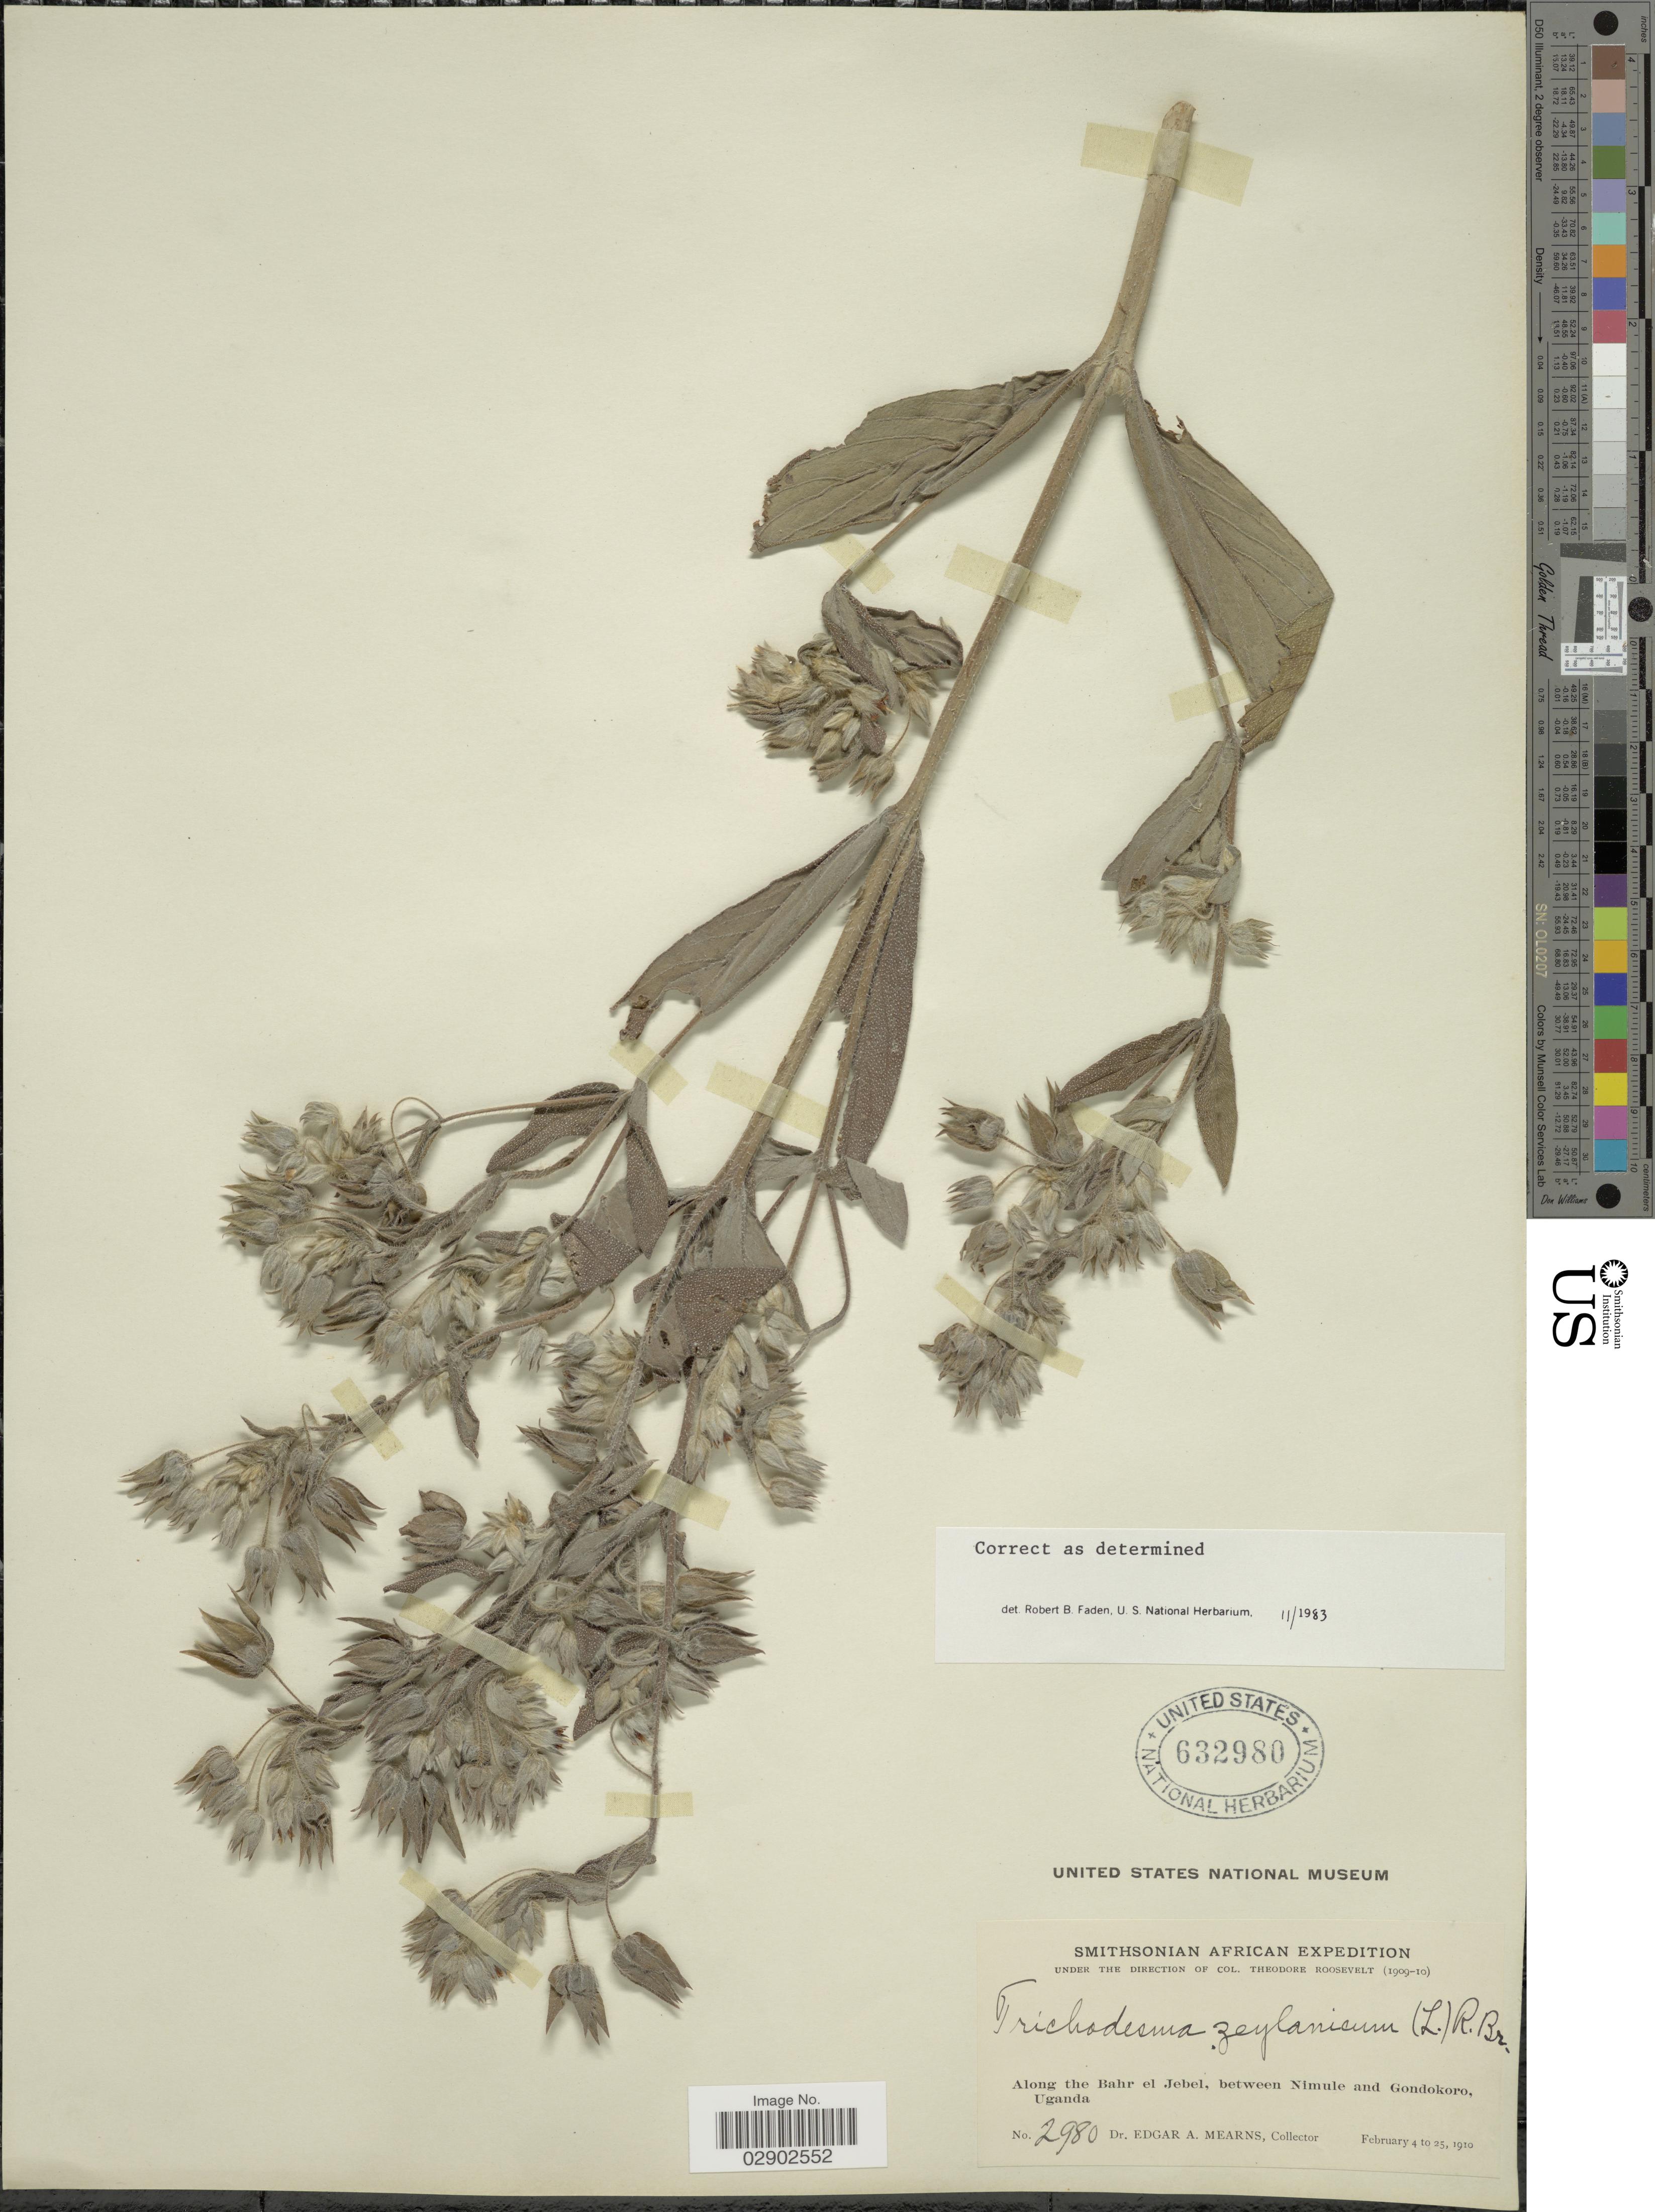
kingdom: Plantae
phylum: Tracheophyta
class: Magnoliopsida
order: Boraginales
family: Boraginaceae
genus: Trichodesma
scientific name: Trichodesma zeylanicum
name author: (Burm. f.) R. Br.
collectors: E. A. Mearns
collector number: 2980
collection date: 1910-02-04/1910-02-25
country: Uganda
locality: Along the Bahr el Jebel, between Nimule and Gondokoro.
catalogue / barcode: US 632980